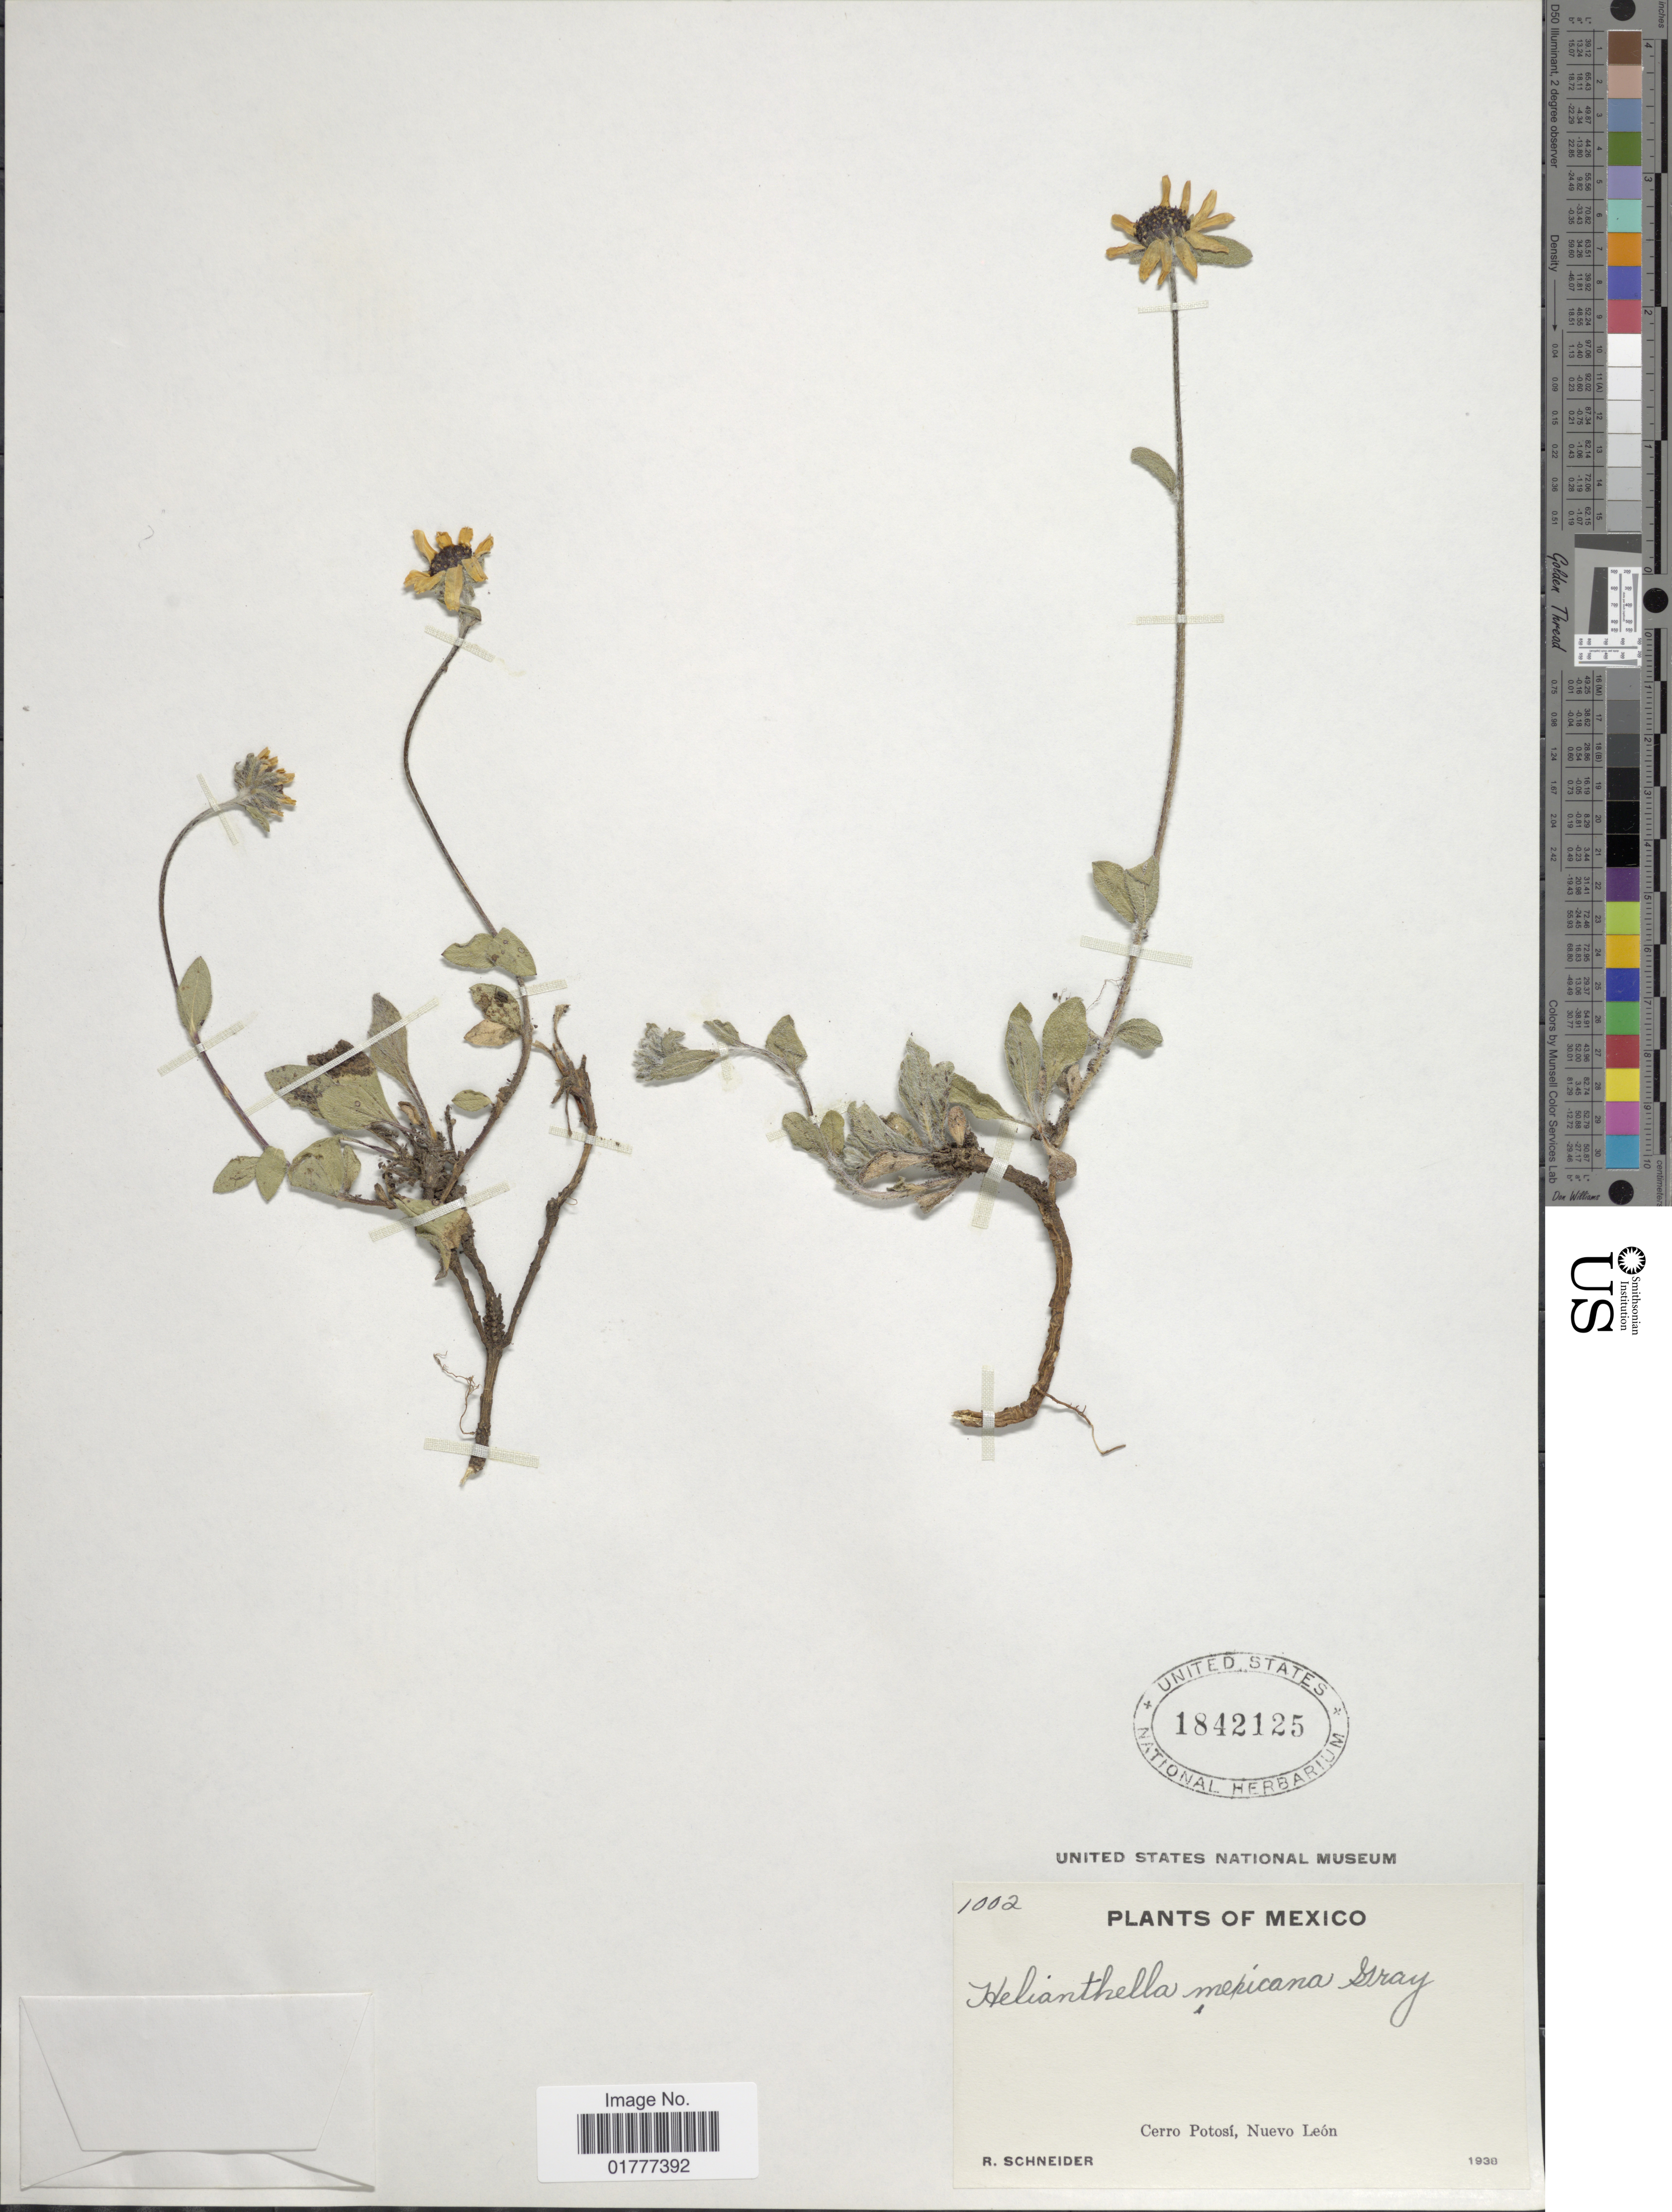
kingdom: Plantae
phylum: Tracheophyta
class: Magnoliopsida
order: Asterales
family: Asteraceae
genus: Helianthella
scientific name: Helianthella mexicana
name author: A. Gray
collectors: R. Schneider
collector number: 1002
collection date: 1930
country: Mexico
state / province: Nuevo León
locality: Cerro Potosí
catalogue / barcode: US 1842125